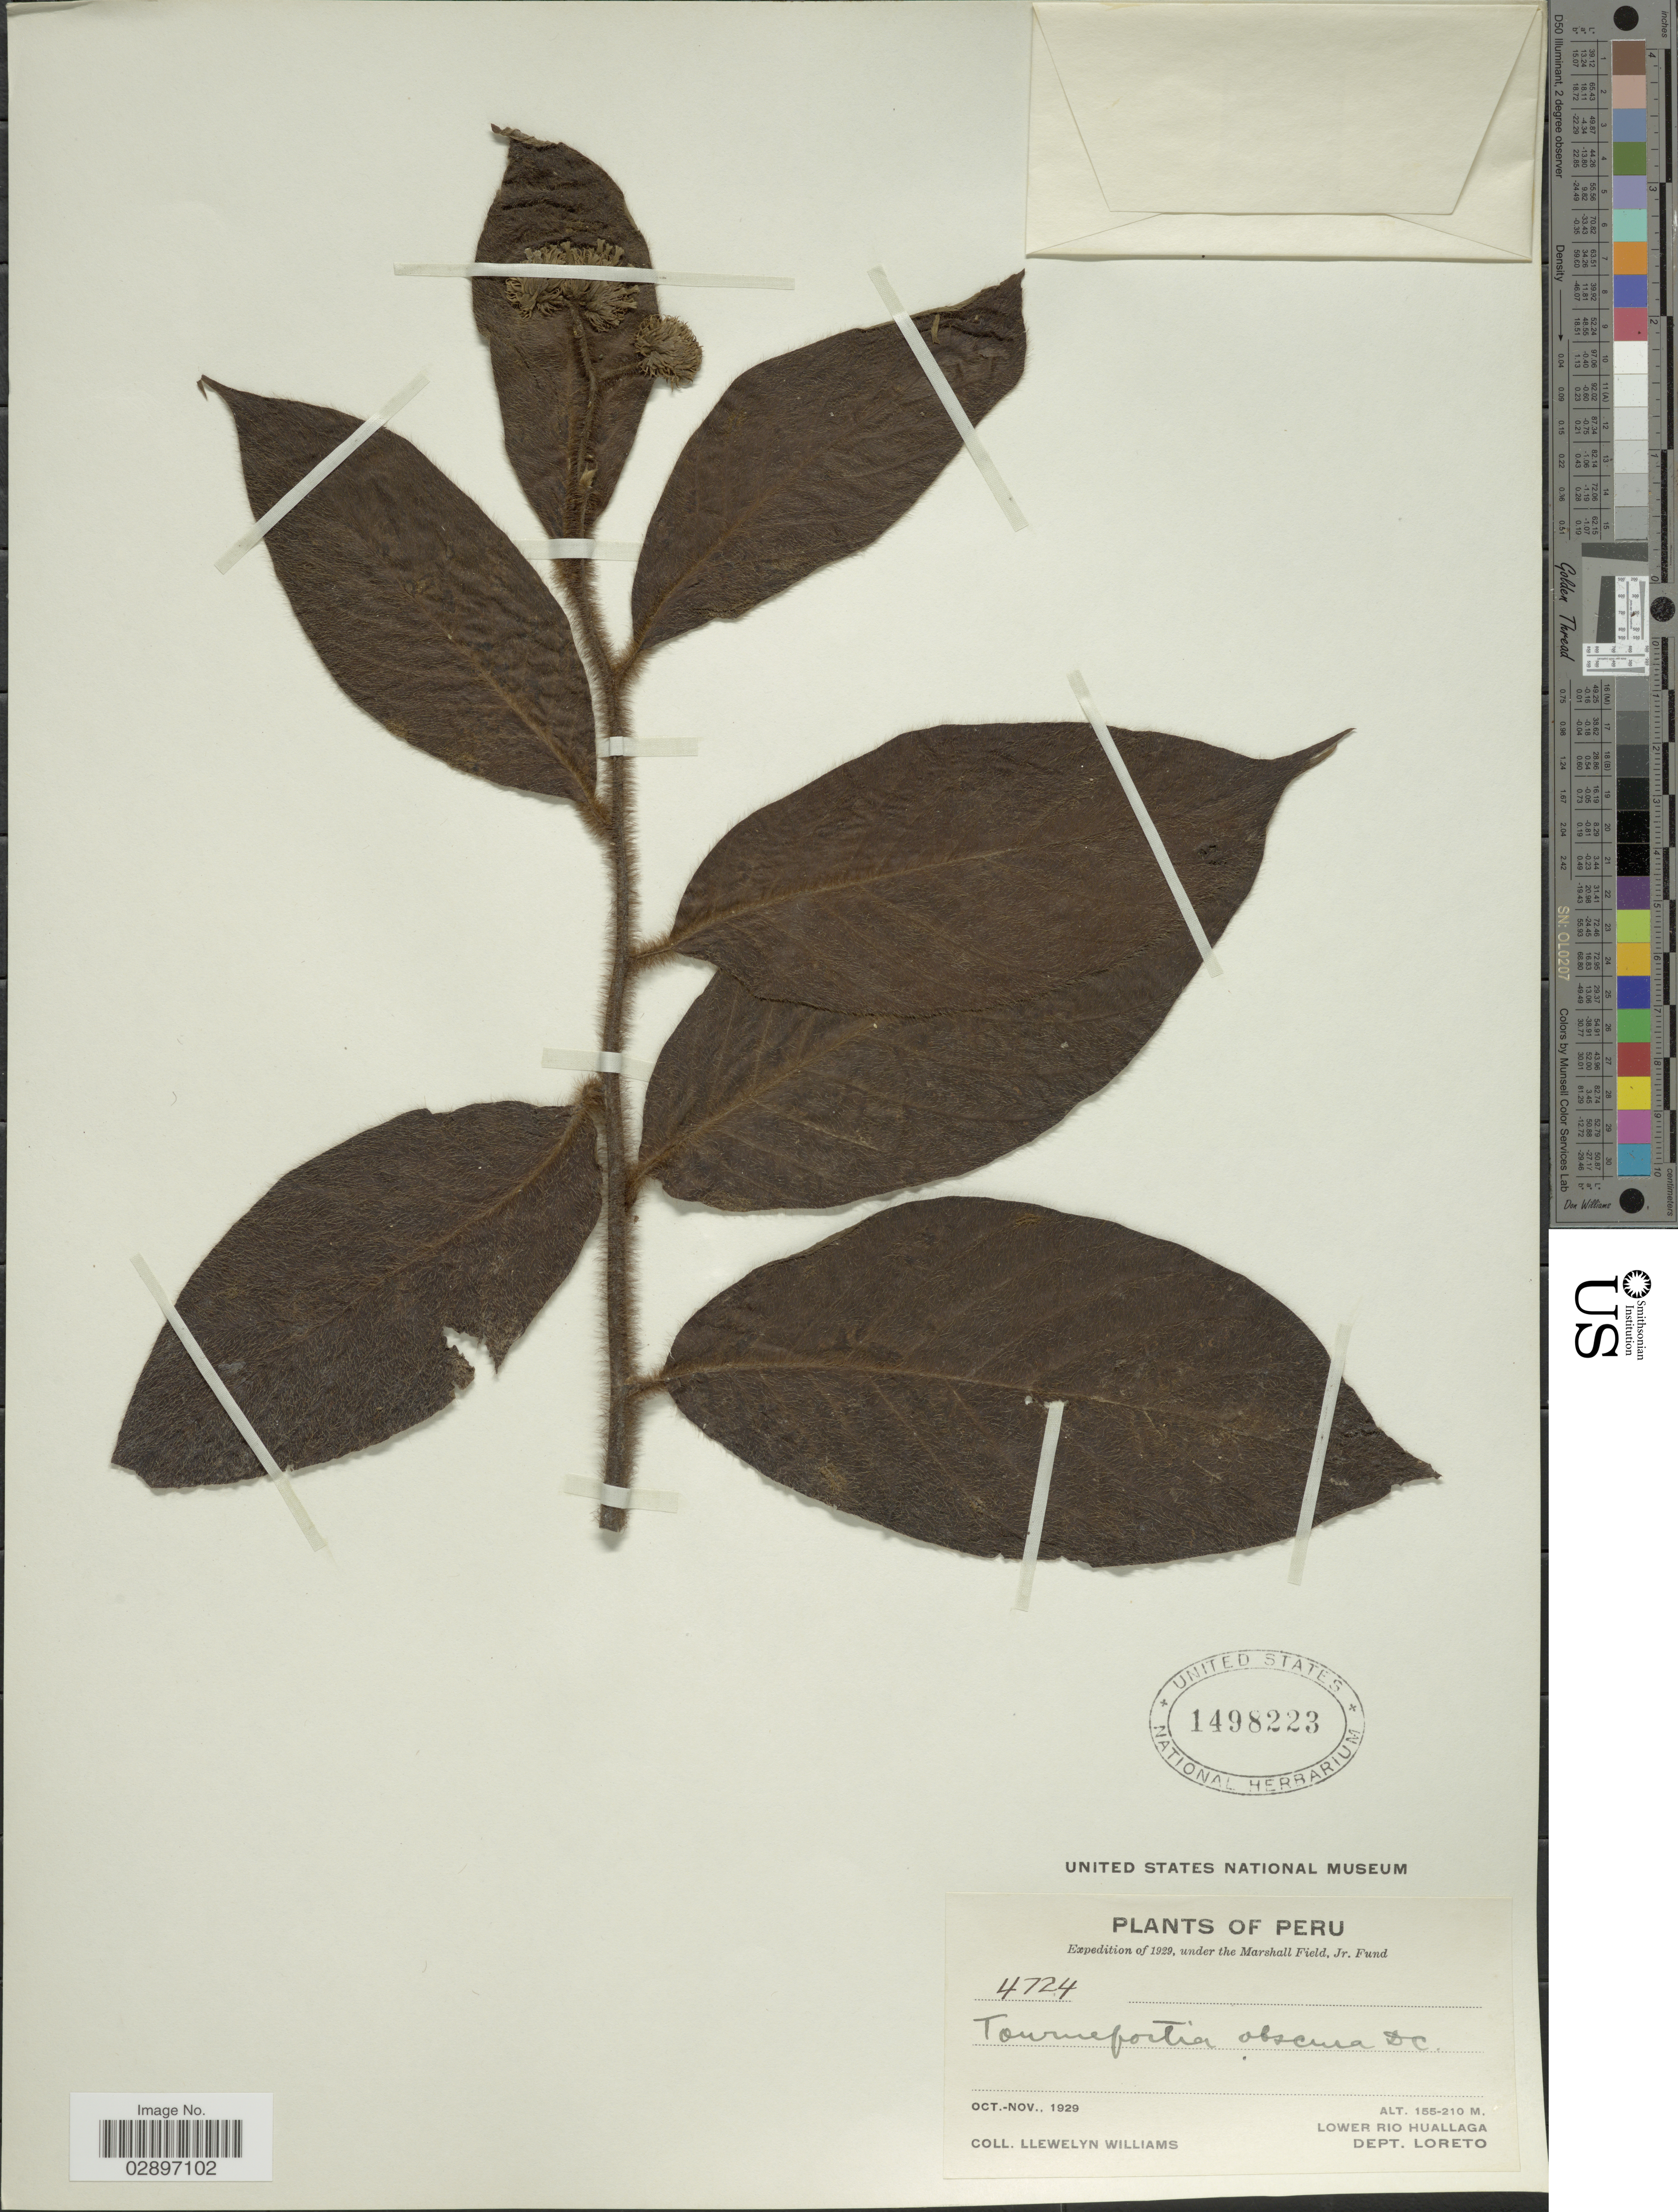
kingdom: Plantae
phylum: Tracheophyta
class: Magnoliopsida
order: Boraginales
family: Heliotropiaceae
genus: Tournefortia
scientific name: Tournefortia cuspidata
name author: Kunth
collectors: Ll. Williams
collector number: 4724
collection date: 1929-10/1929-11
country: Peru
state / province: Loreto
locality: Lower Rio Huallaga. Dept. Loreto.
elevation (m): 155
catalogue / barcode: US 1498223